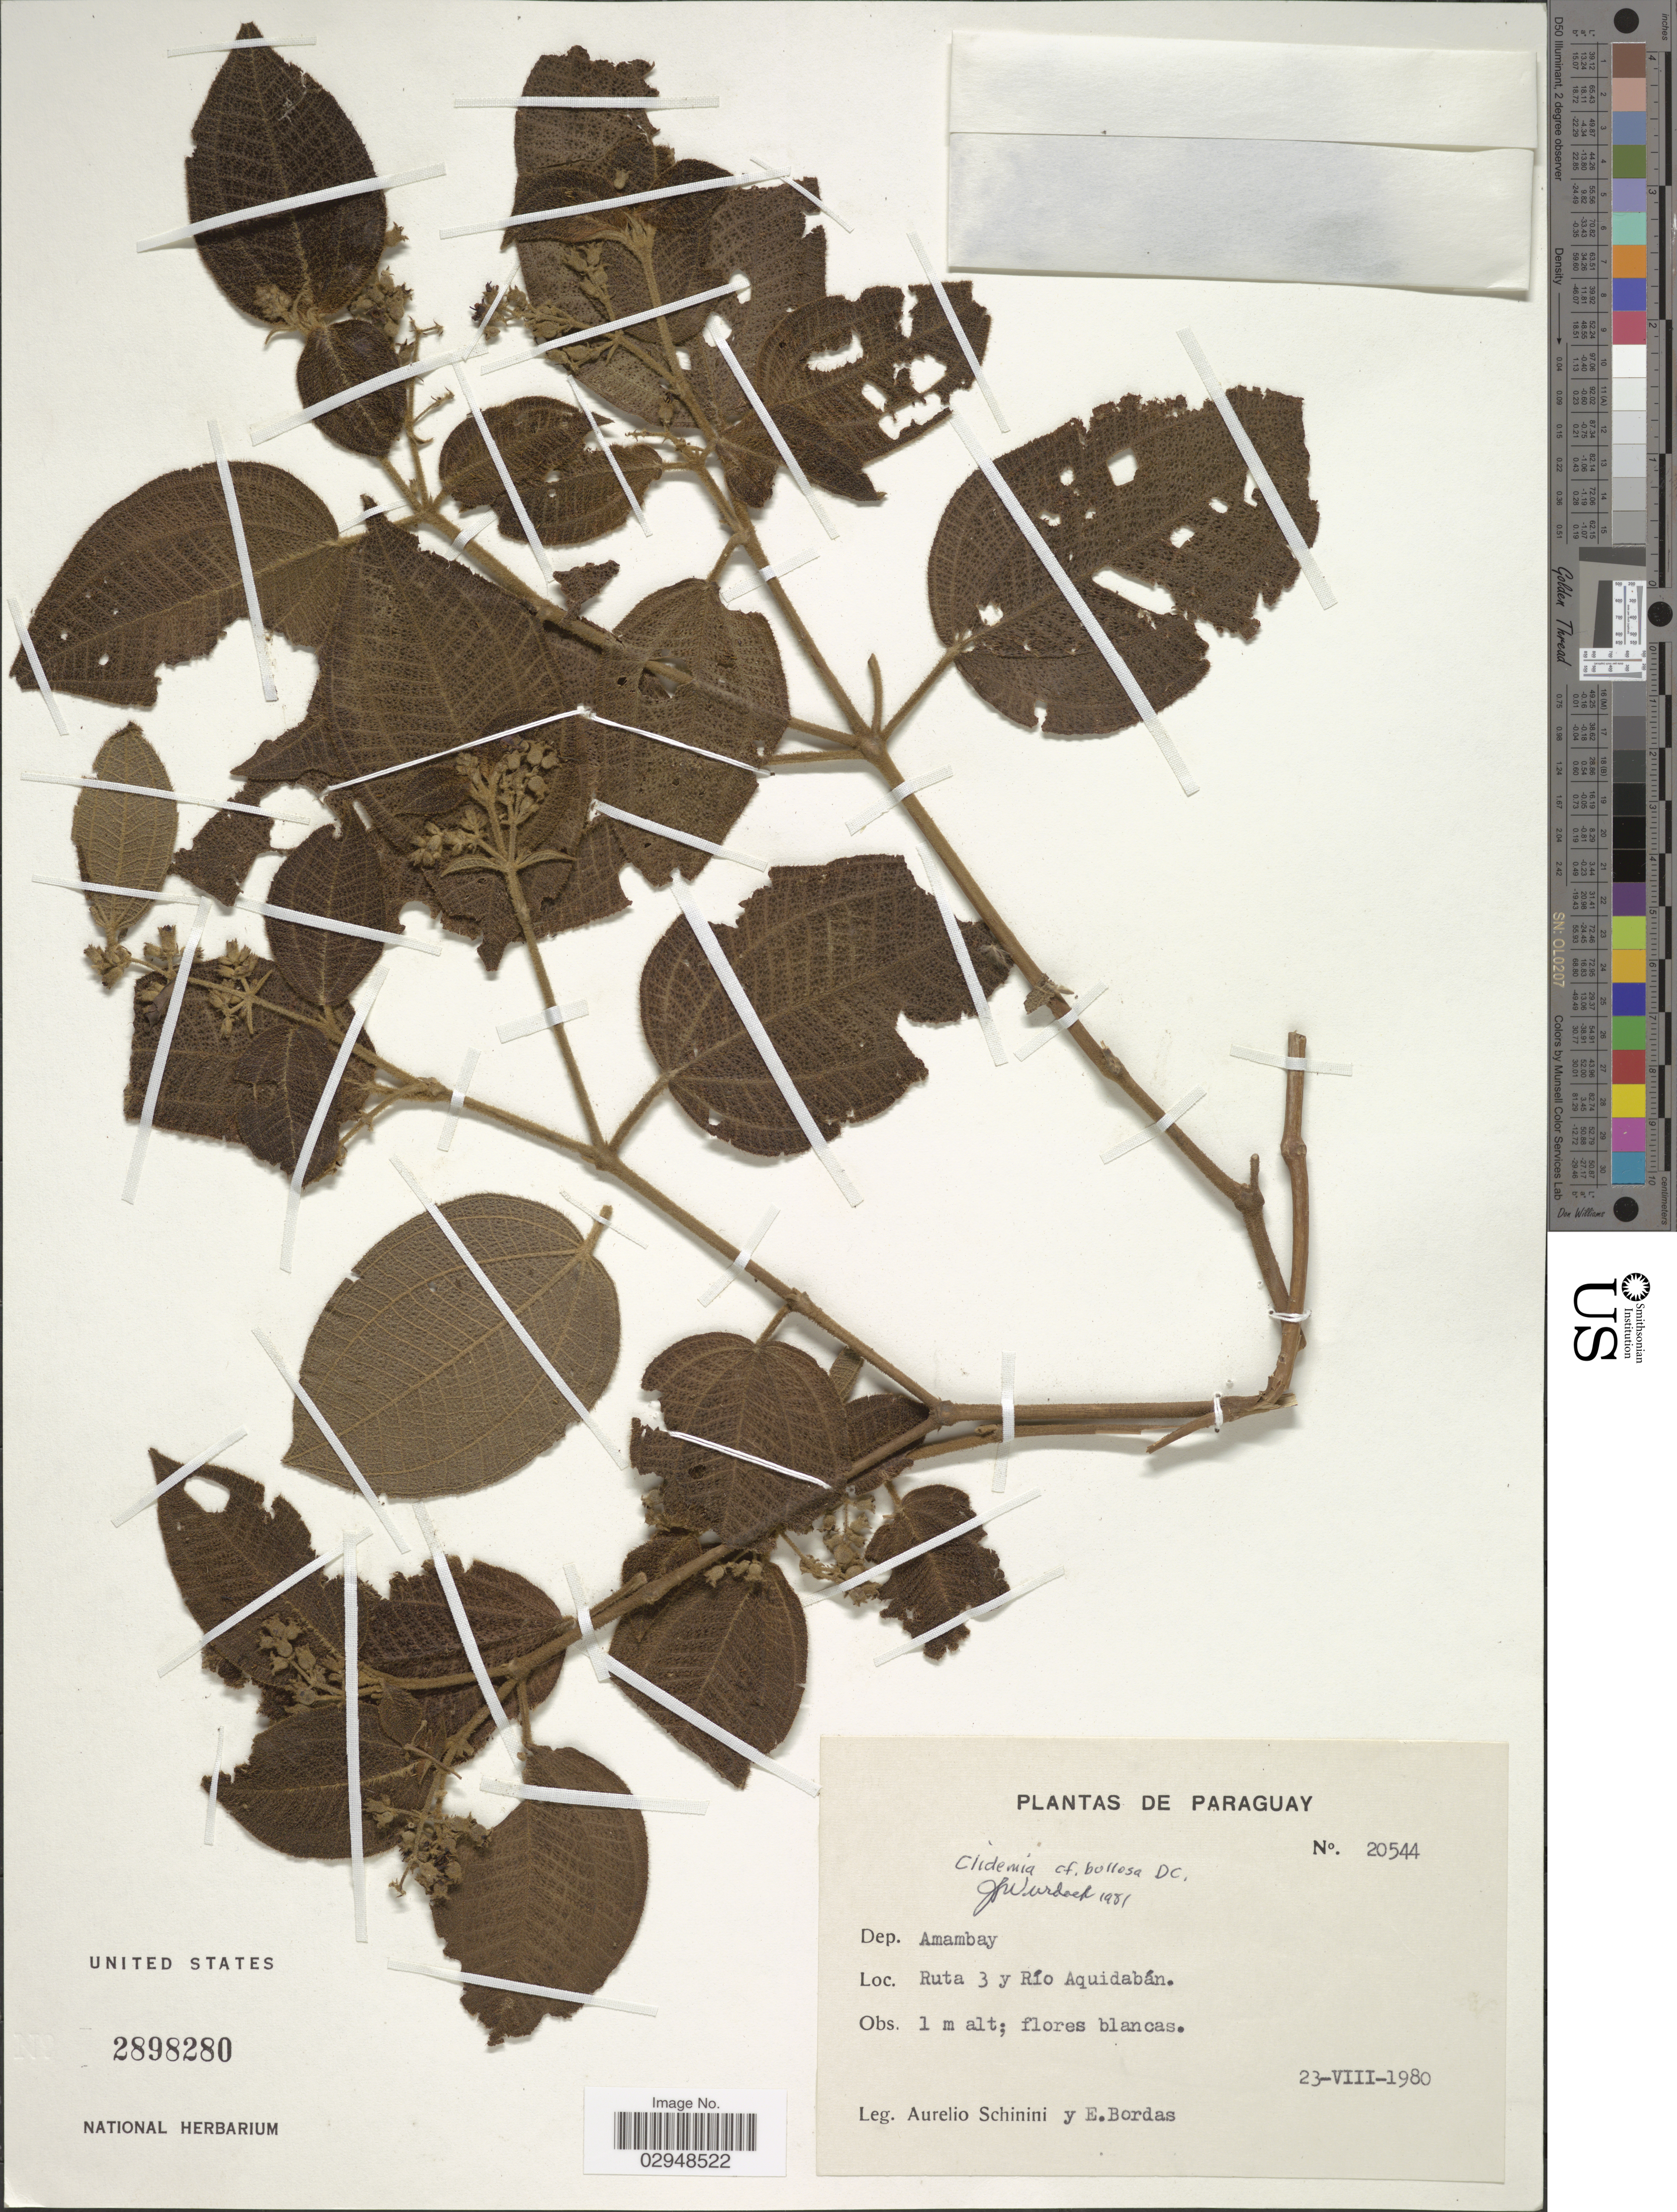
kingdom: Plantae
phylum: Tracheophyta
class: Magnoliopsida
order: Myrtales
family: Melastomataceae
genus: Clidemia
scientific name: Clidemia biserrata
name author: DC.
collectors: A. Schinini & E. Bordas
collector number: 20544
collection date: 1980-08-23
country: Paraguay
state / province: Amambay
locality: Dep. Amambay. Ruta 3 y Río Aquidabán.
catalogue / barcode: US 2898280